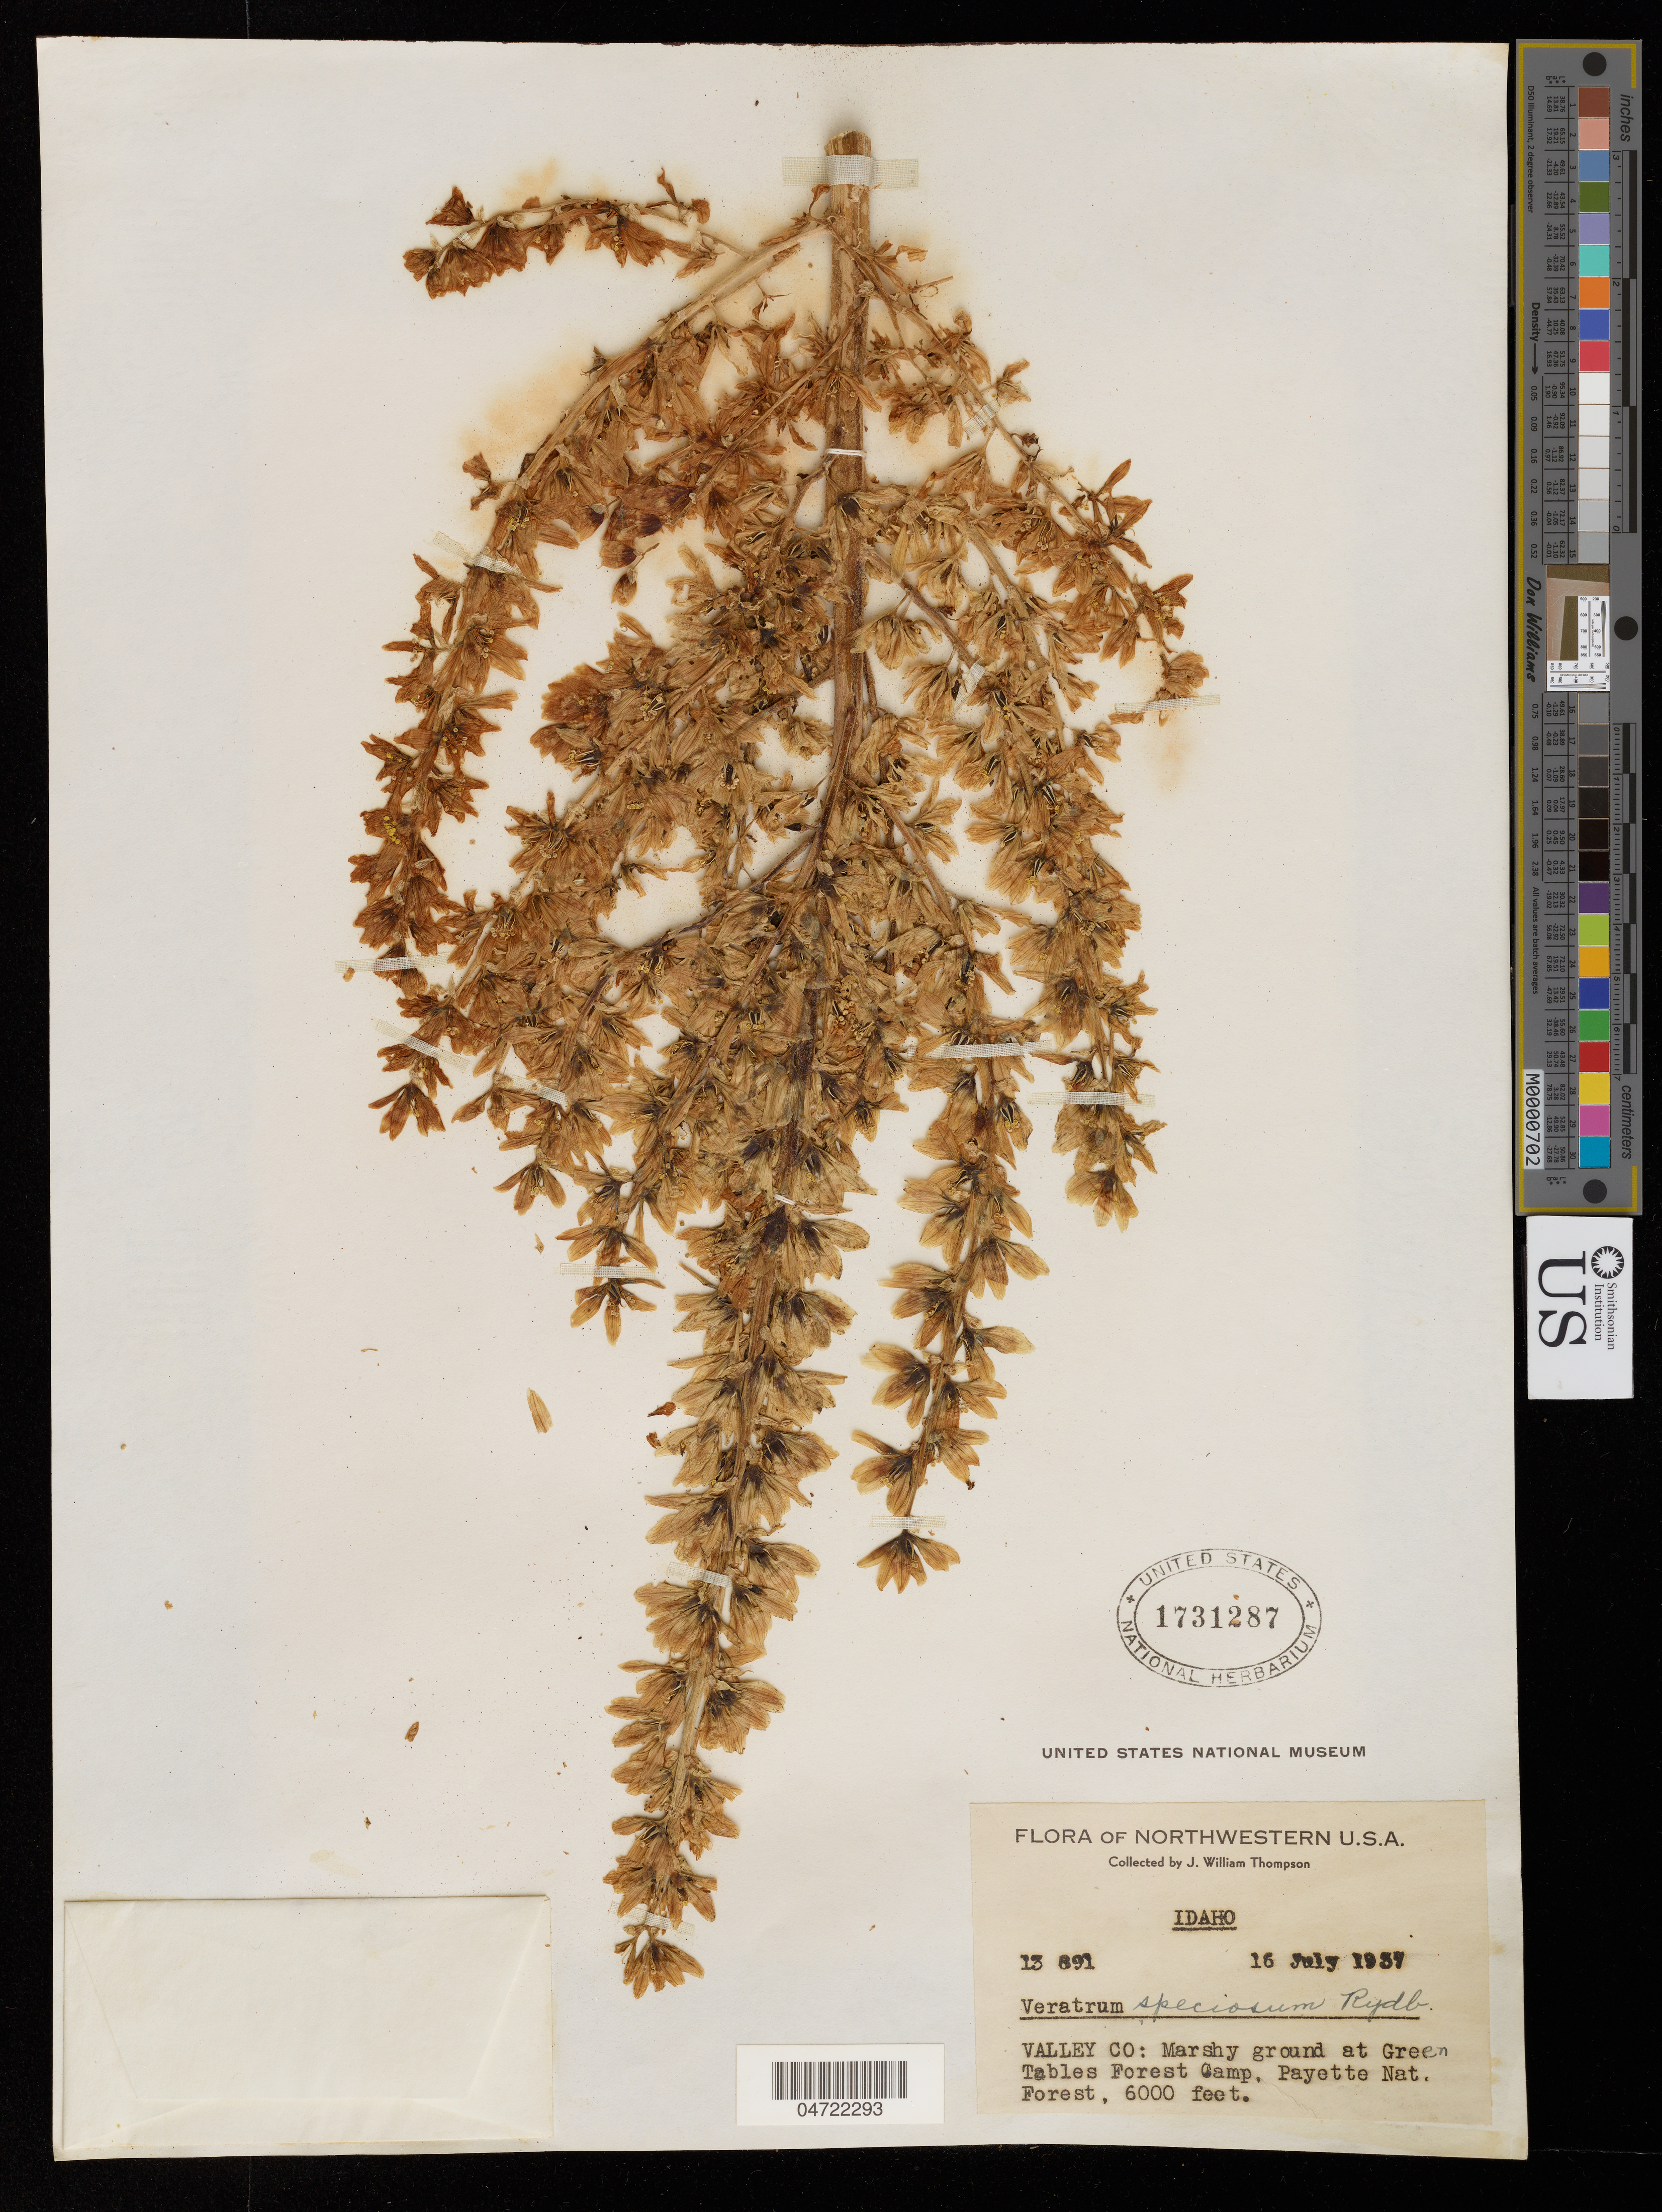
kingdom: Plantae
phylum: Tracheophyta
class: Liliopsida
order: Liliales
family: Melanthiaceae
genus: Veratrum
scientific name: Veratrum speciosum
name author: Rydb.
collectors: J. W. Thompson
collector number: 13891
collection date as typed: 16 Jul 1937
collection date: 1937-07-16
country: United States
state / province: Idaho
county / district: Valley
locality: Payette National Forest, Green Tables Forest camp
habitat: Marshy ground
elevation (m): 1829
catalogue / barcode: US 1731287